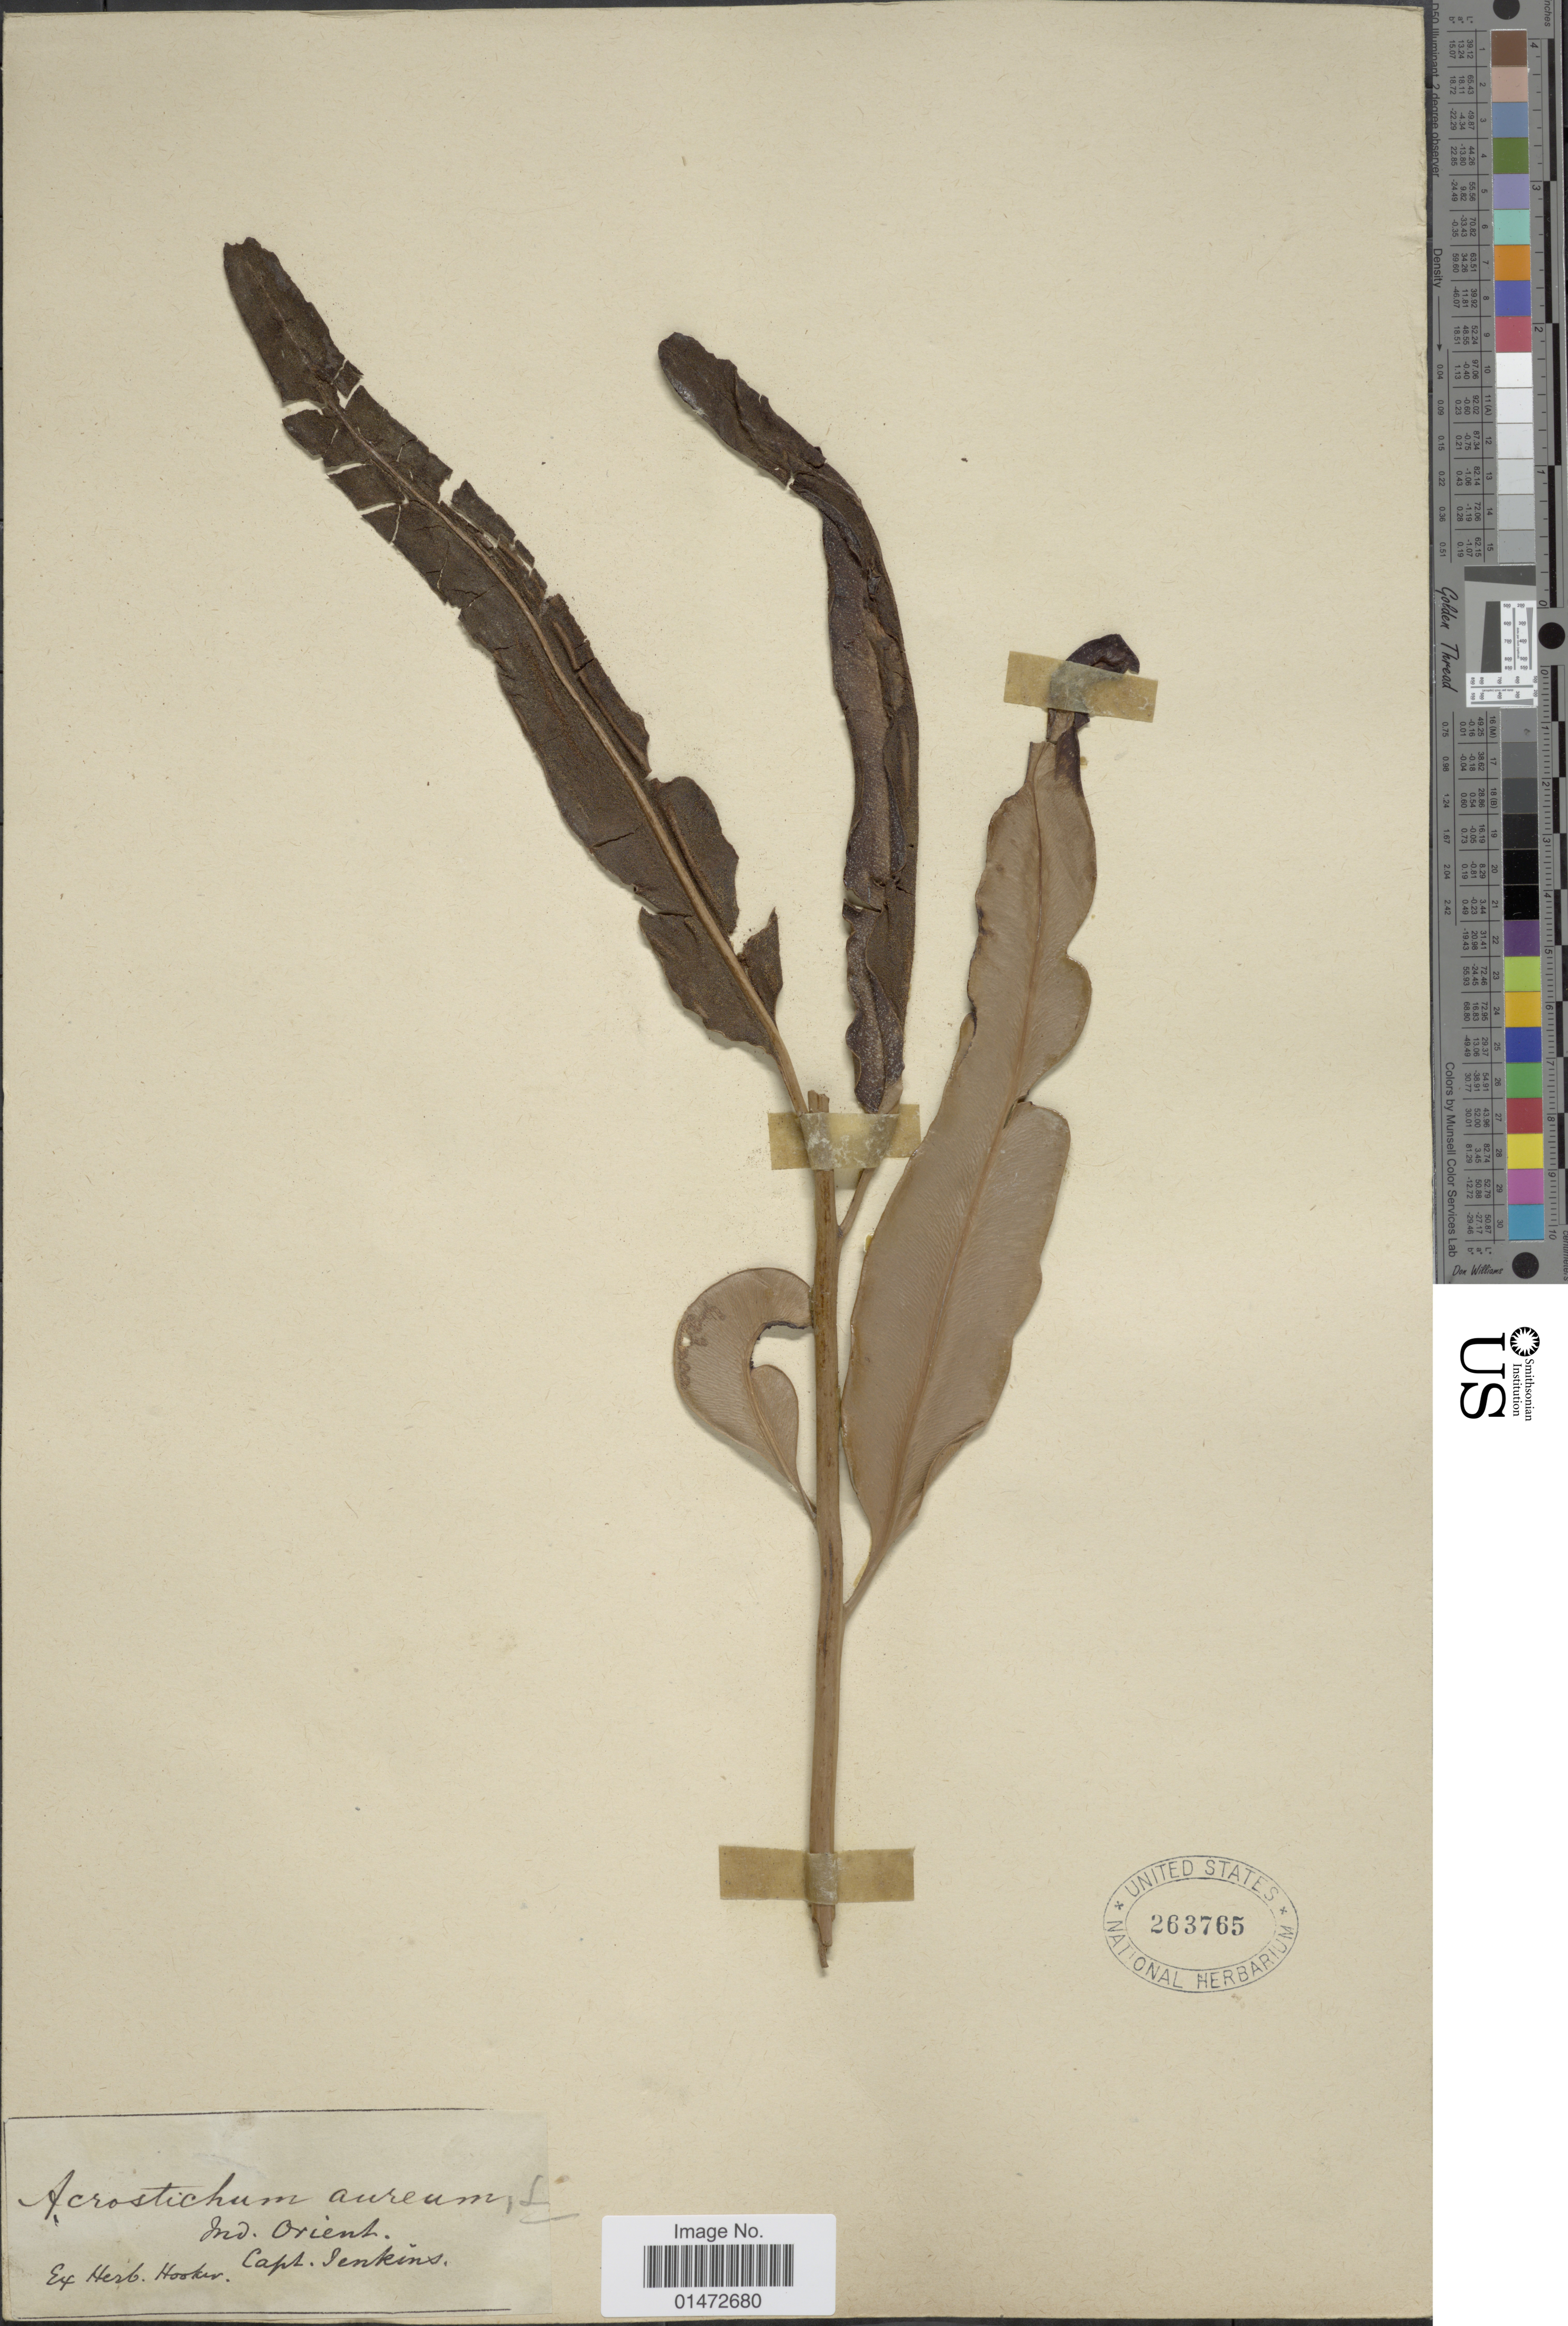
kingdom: Plantae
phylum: Tracheophyta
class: Polypodiopsida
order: Polypodiales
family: Pteridaceae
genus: Acrostichum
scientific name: Acrostichum aureum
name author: L.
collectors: -. Jenkins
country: Myanmar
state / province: Yangon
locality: Ind. Orient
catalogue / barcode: US 263765